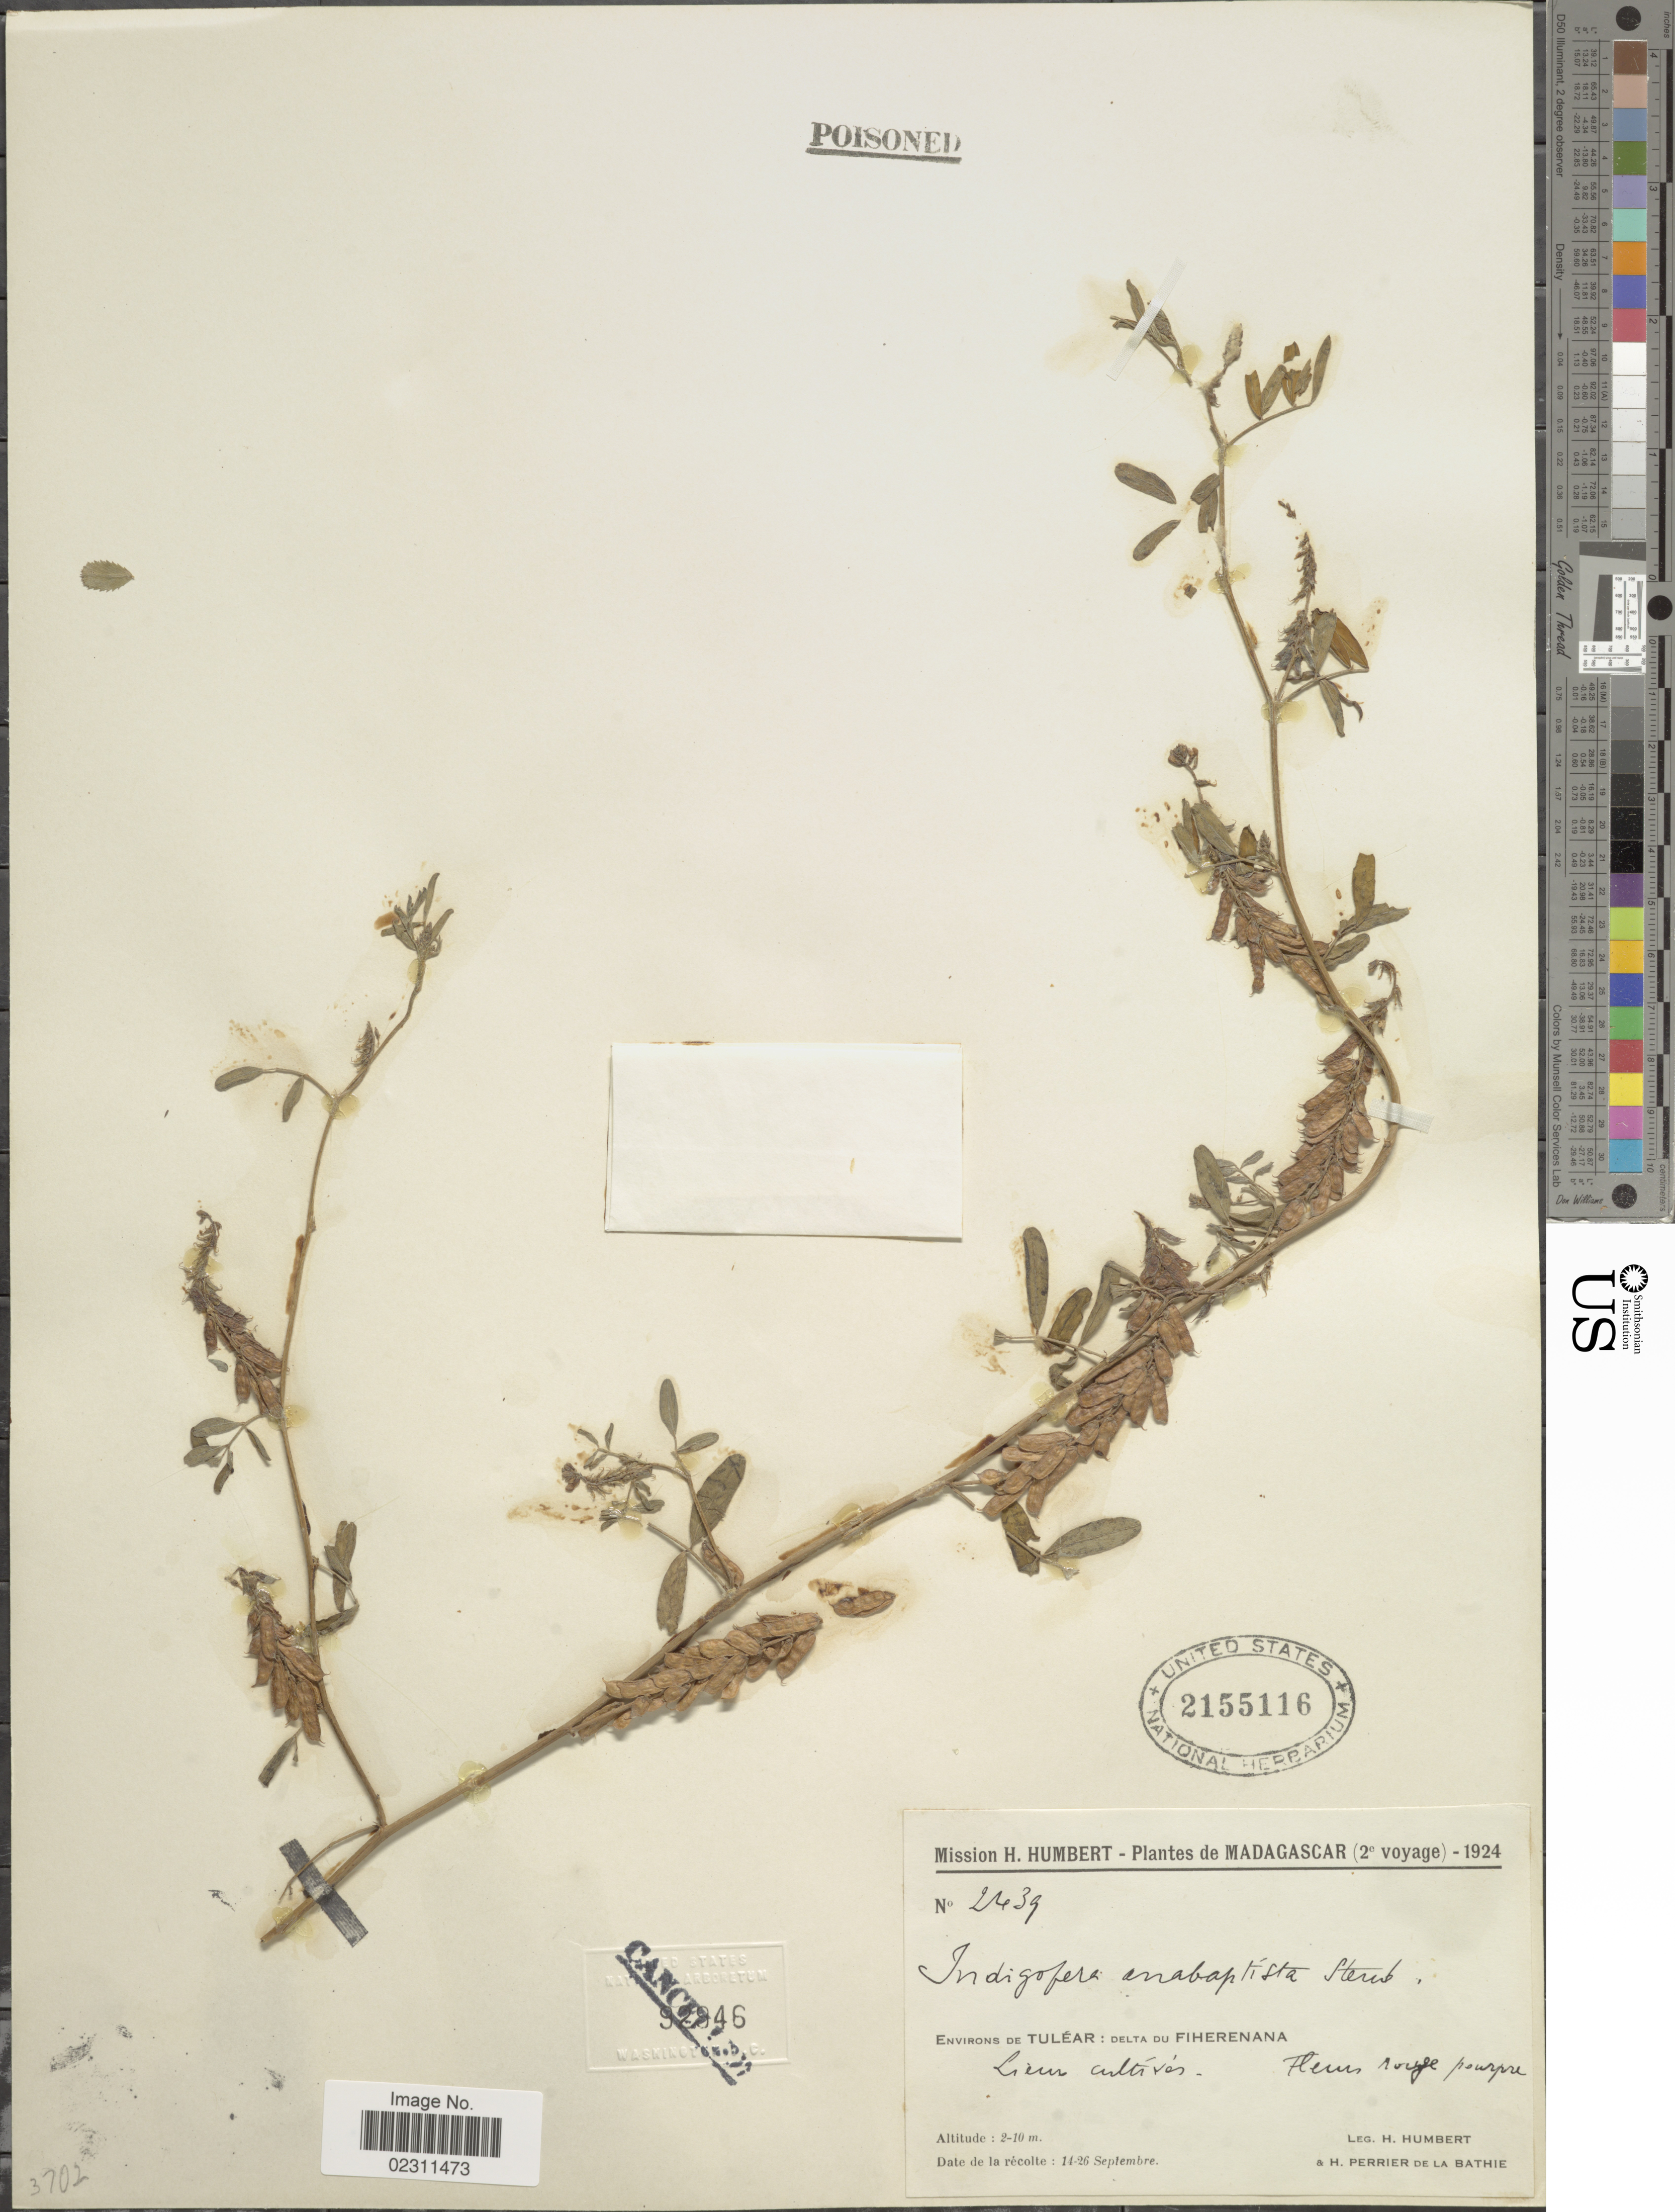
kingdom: Plantae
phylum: Tracheophyta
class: Magnoliopsida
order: Fabales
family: Fabaceae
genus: Indigofera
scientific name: Indigofera anabaptista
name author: Steud.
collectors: H. Humbert & H. Perrier de la Bâthie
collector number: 2439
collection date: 1924-09-14/1924-09-26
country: Madagascar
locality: Environs de Tuléar: Delta du Fiherenana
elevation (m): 2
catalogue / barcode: US 2155116